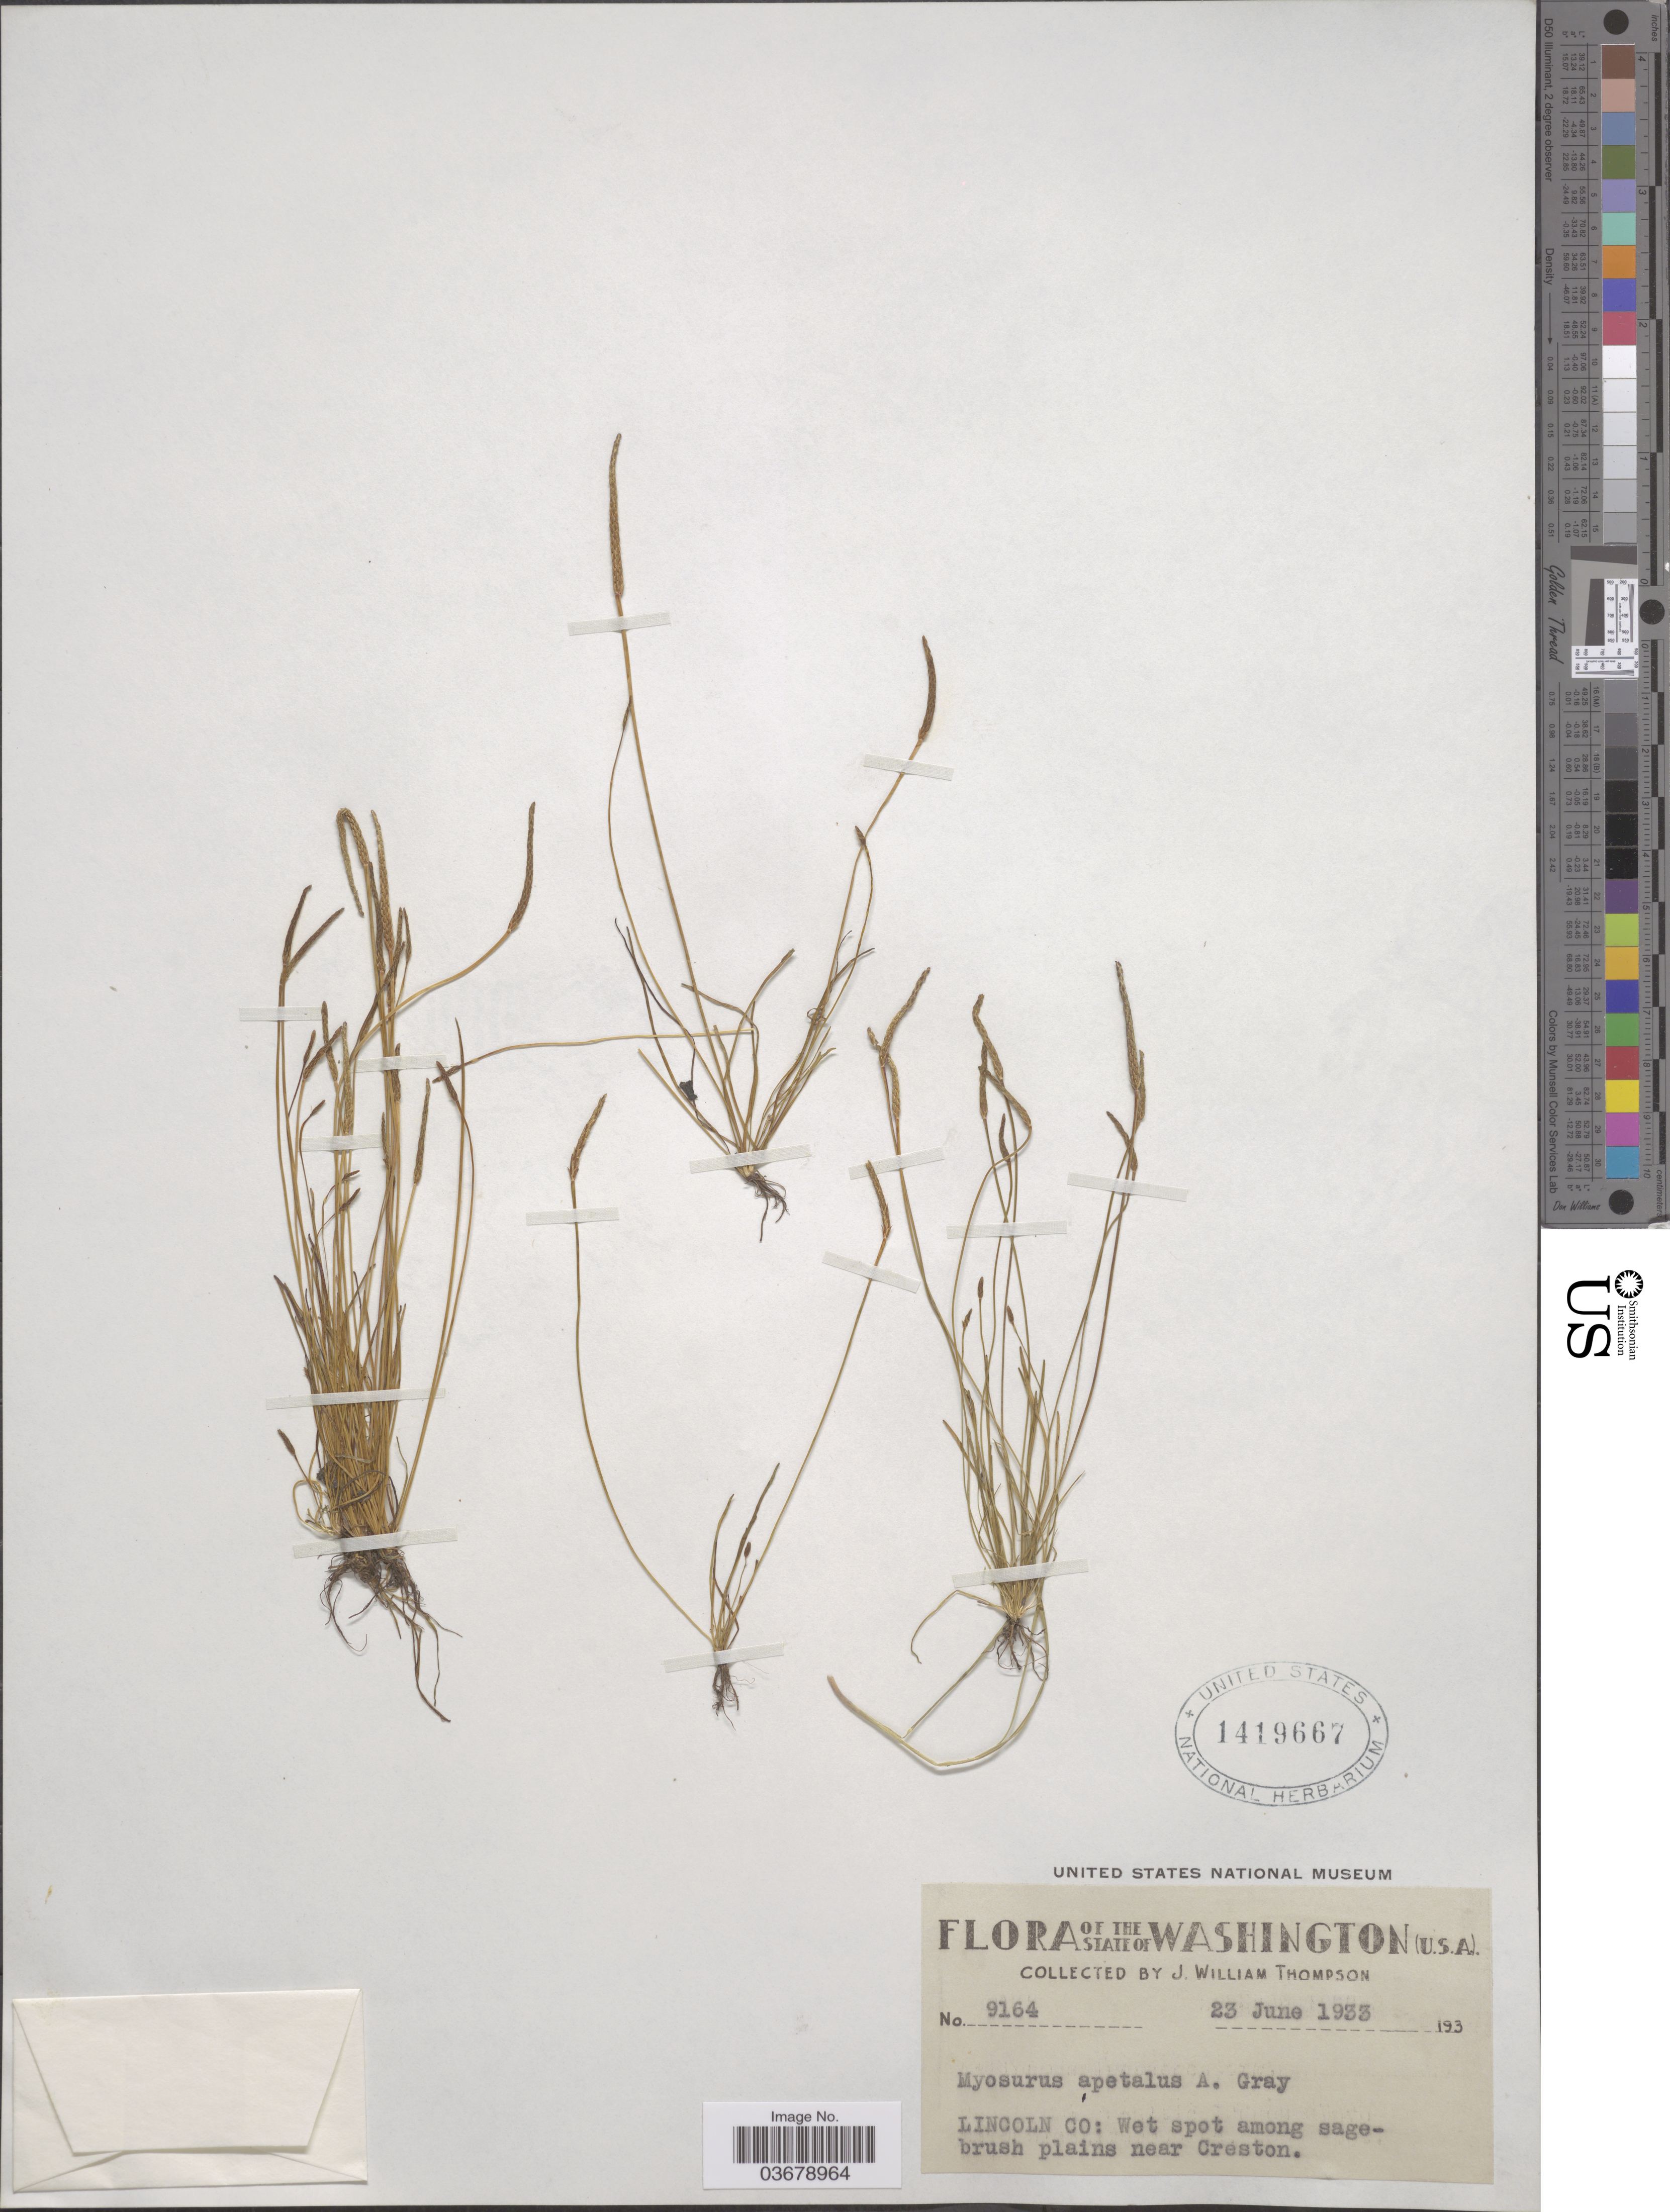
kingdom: Plantae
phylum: Tracheophyta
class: Magnoliopsida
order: Ranunculales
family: Ranunculaceae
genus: Myosurus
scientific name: Myosurus lepturus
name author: (A. Gray) Howell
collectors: J. W. Thompson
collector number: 9164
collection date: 1933-06-23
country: United States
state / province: Washington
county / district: Lincoln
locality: Lincoln Co: Wet spot among sage-brush plains near Creston.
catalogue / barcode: US 1419667